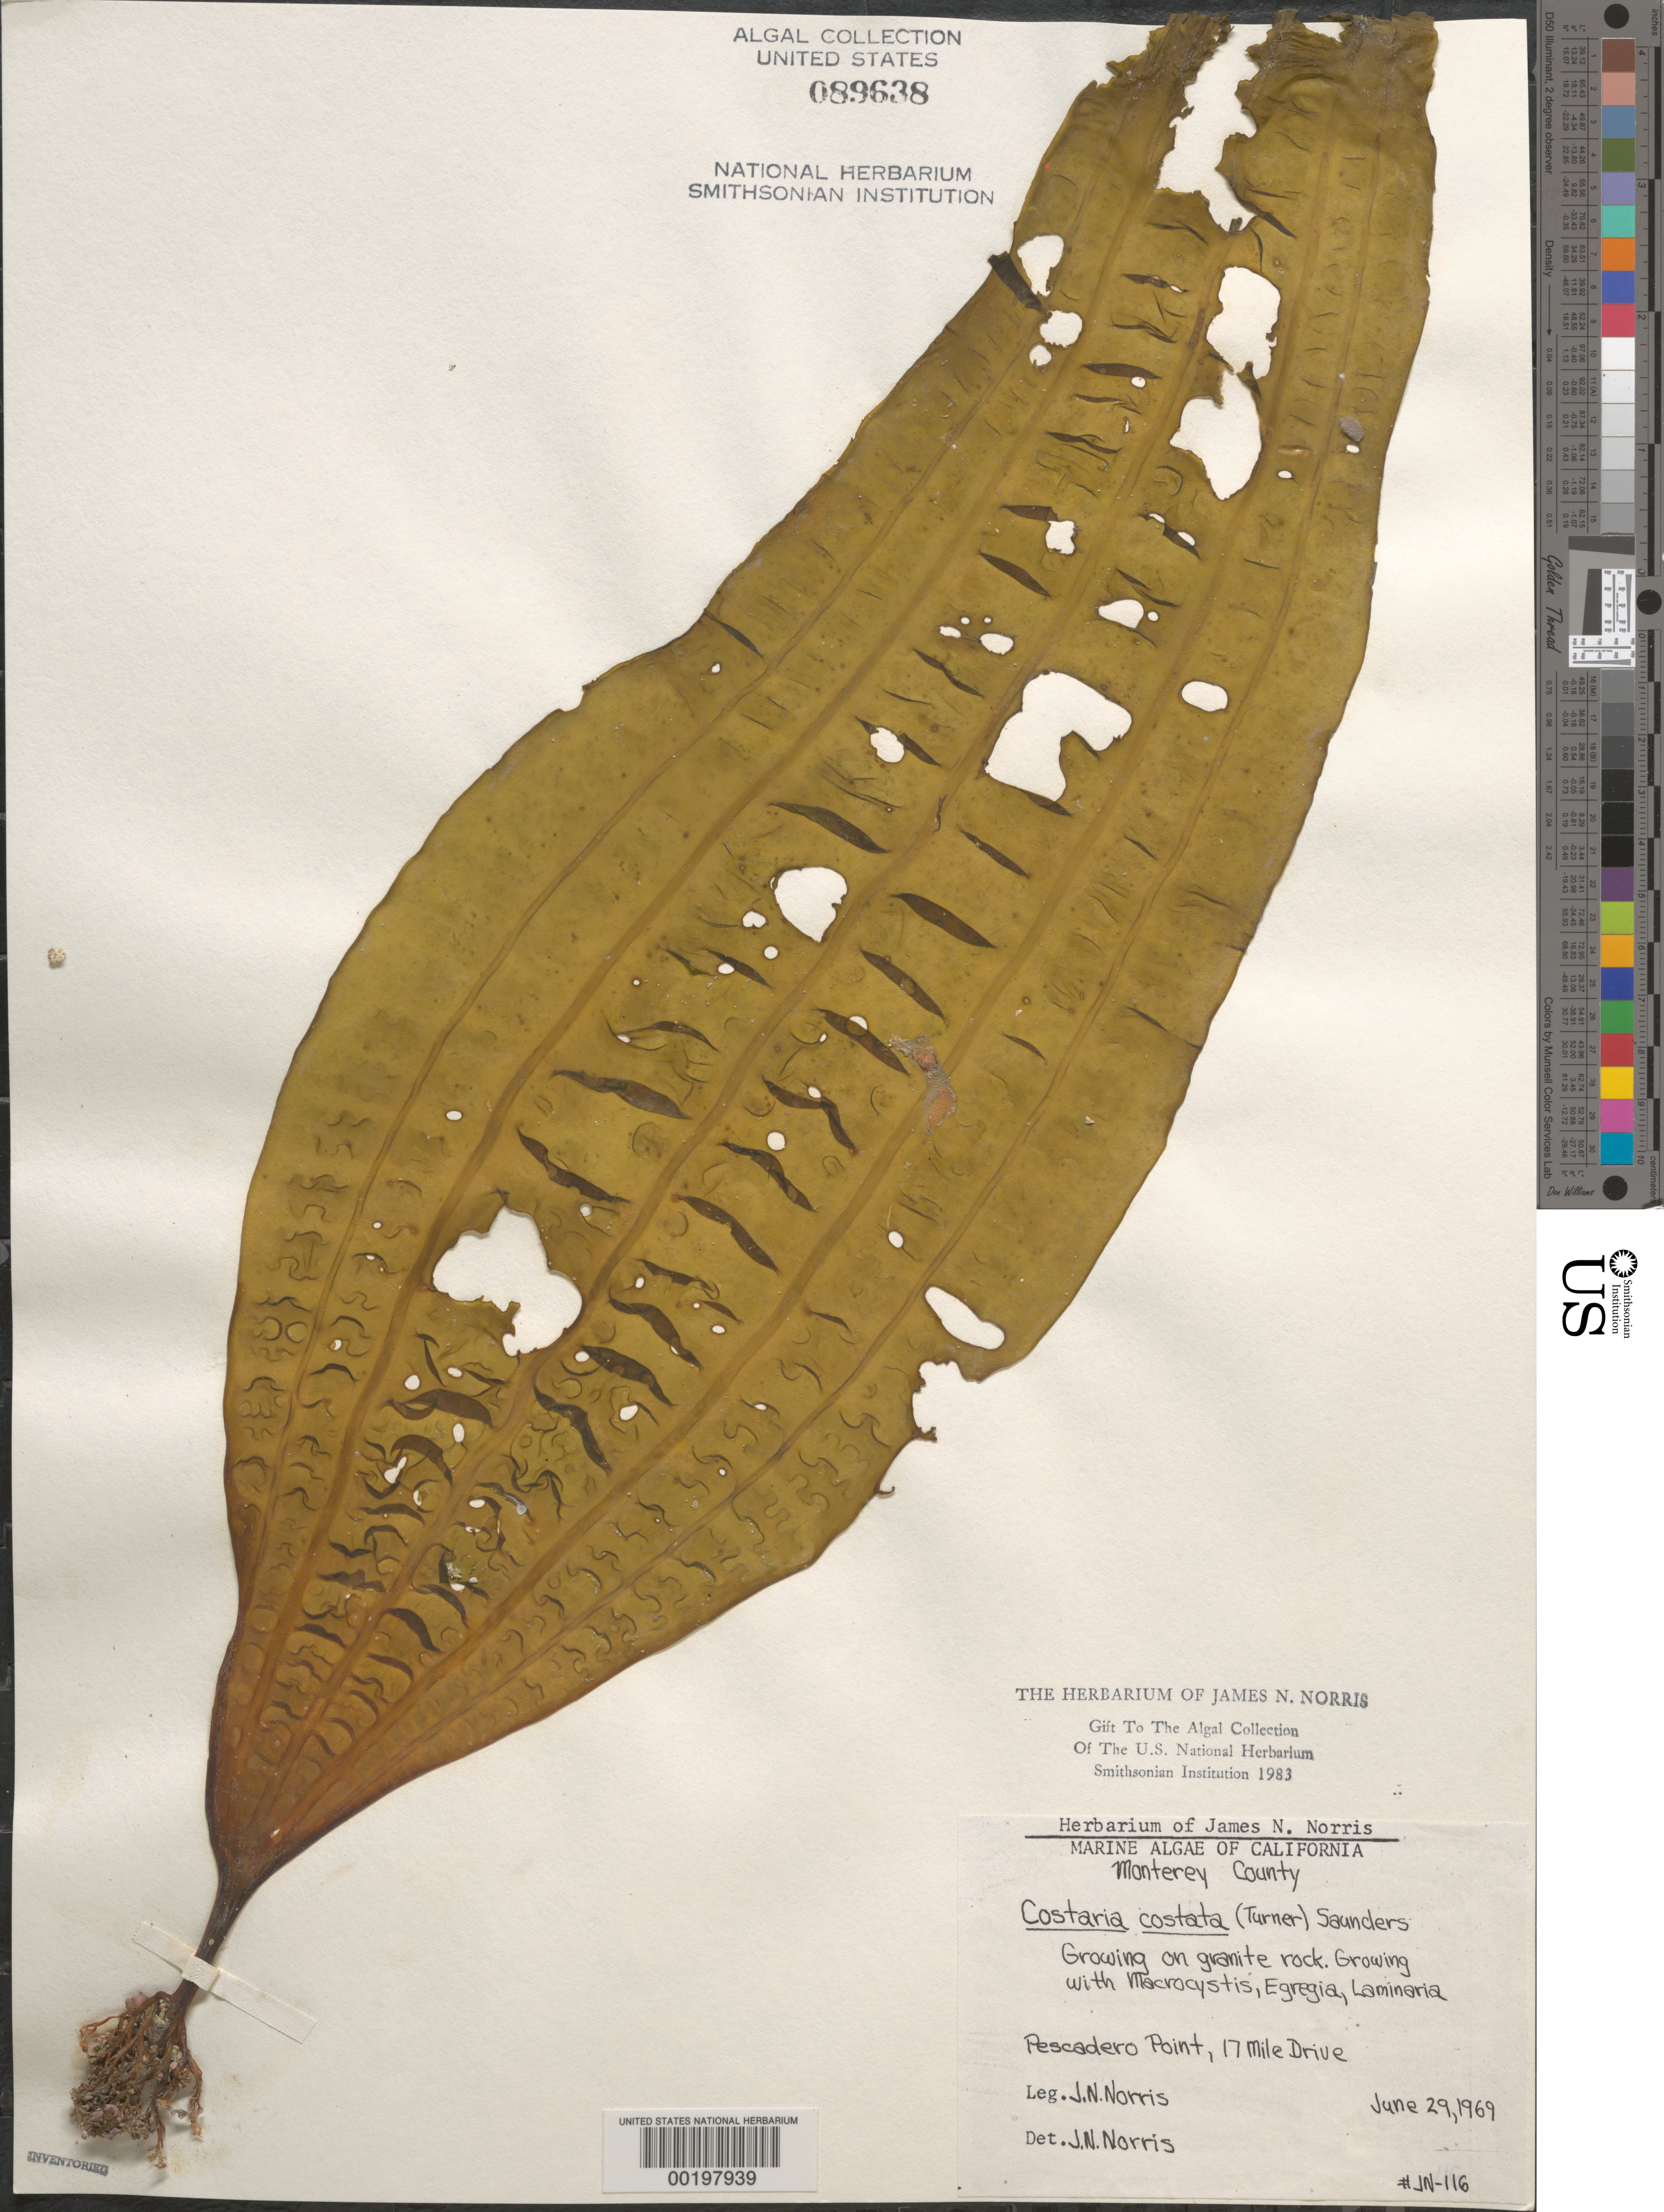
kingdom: Chromista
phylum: Ochrophyta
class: Phaeophyceae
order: Laminariales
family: Costariaceae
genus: Costaria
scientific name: Costaria costata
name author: (C. Agardh) D.A. Saunders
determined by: Norris, James N.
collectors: J. N. Norris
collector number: JN-116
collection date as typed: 29 Jun 1969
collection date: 1969-06-29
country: United States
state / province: California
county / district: Monterey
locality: Pescadero Point, 17-Mile Drive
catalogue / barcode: US 89638